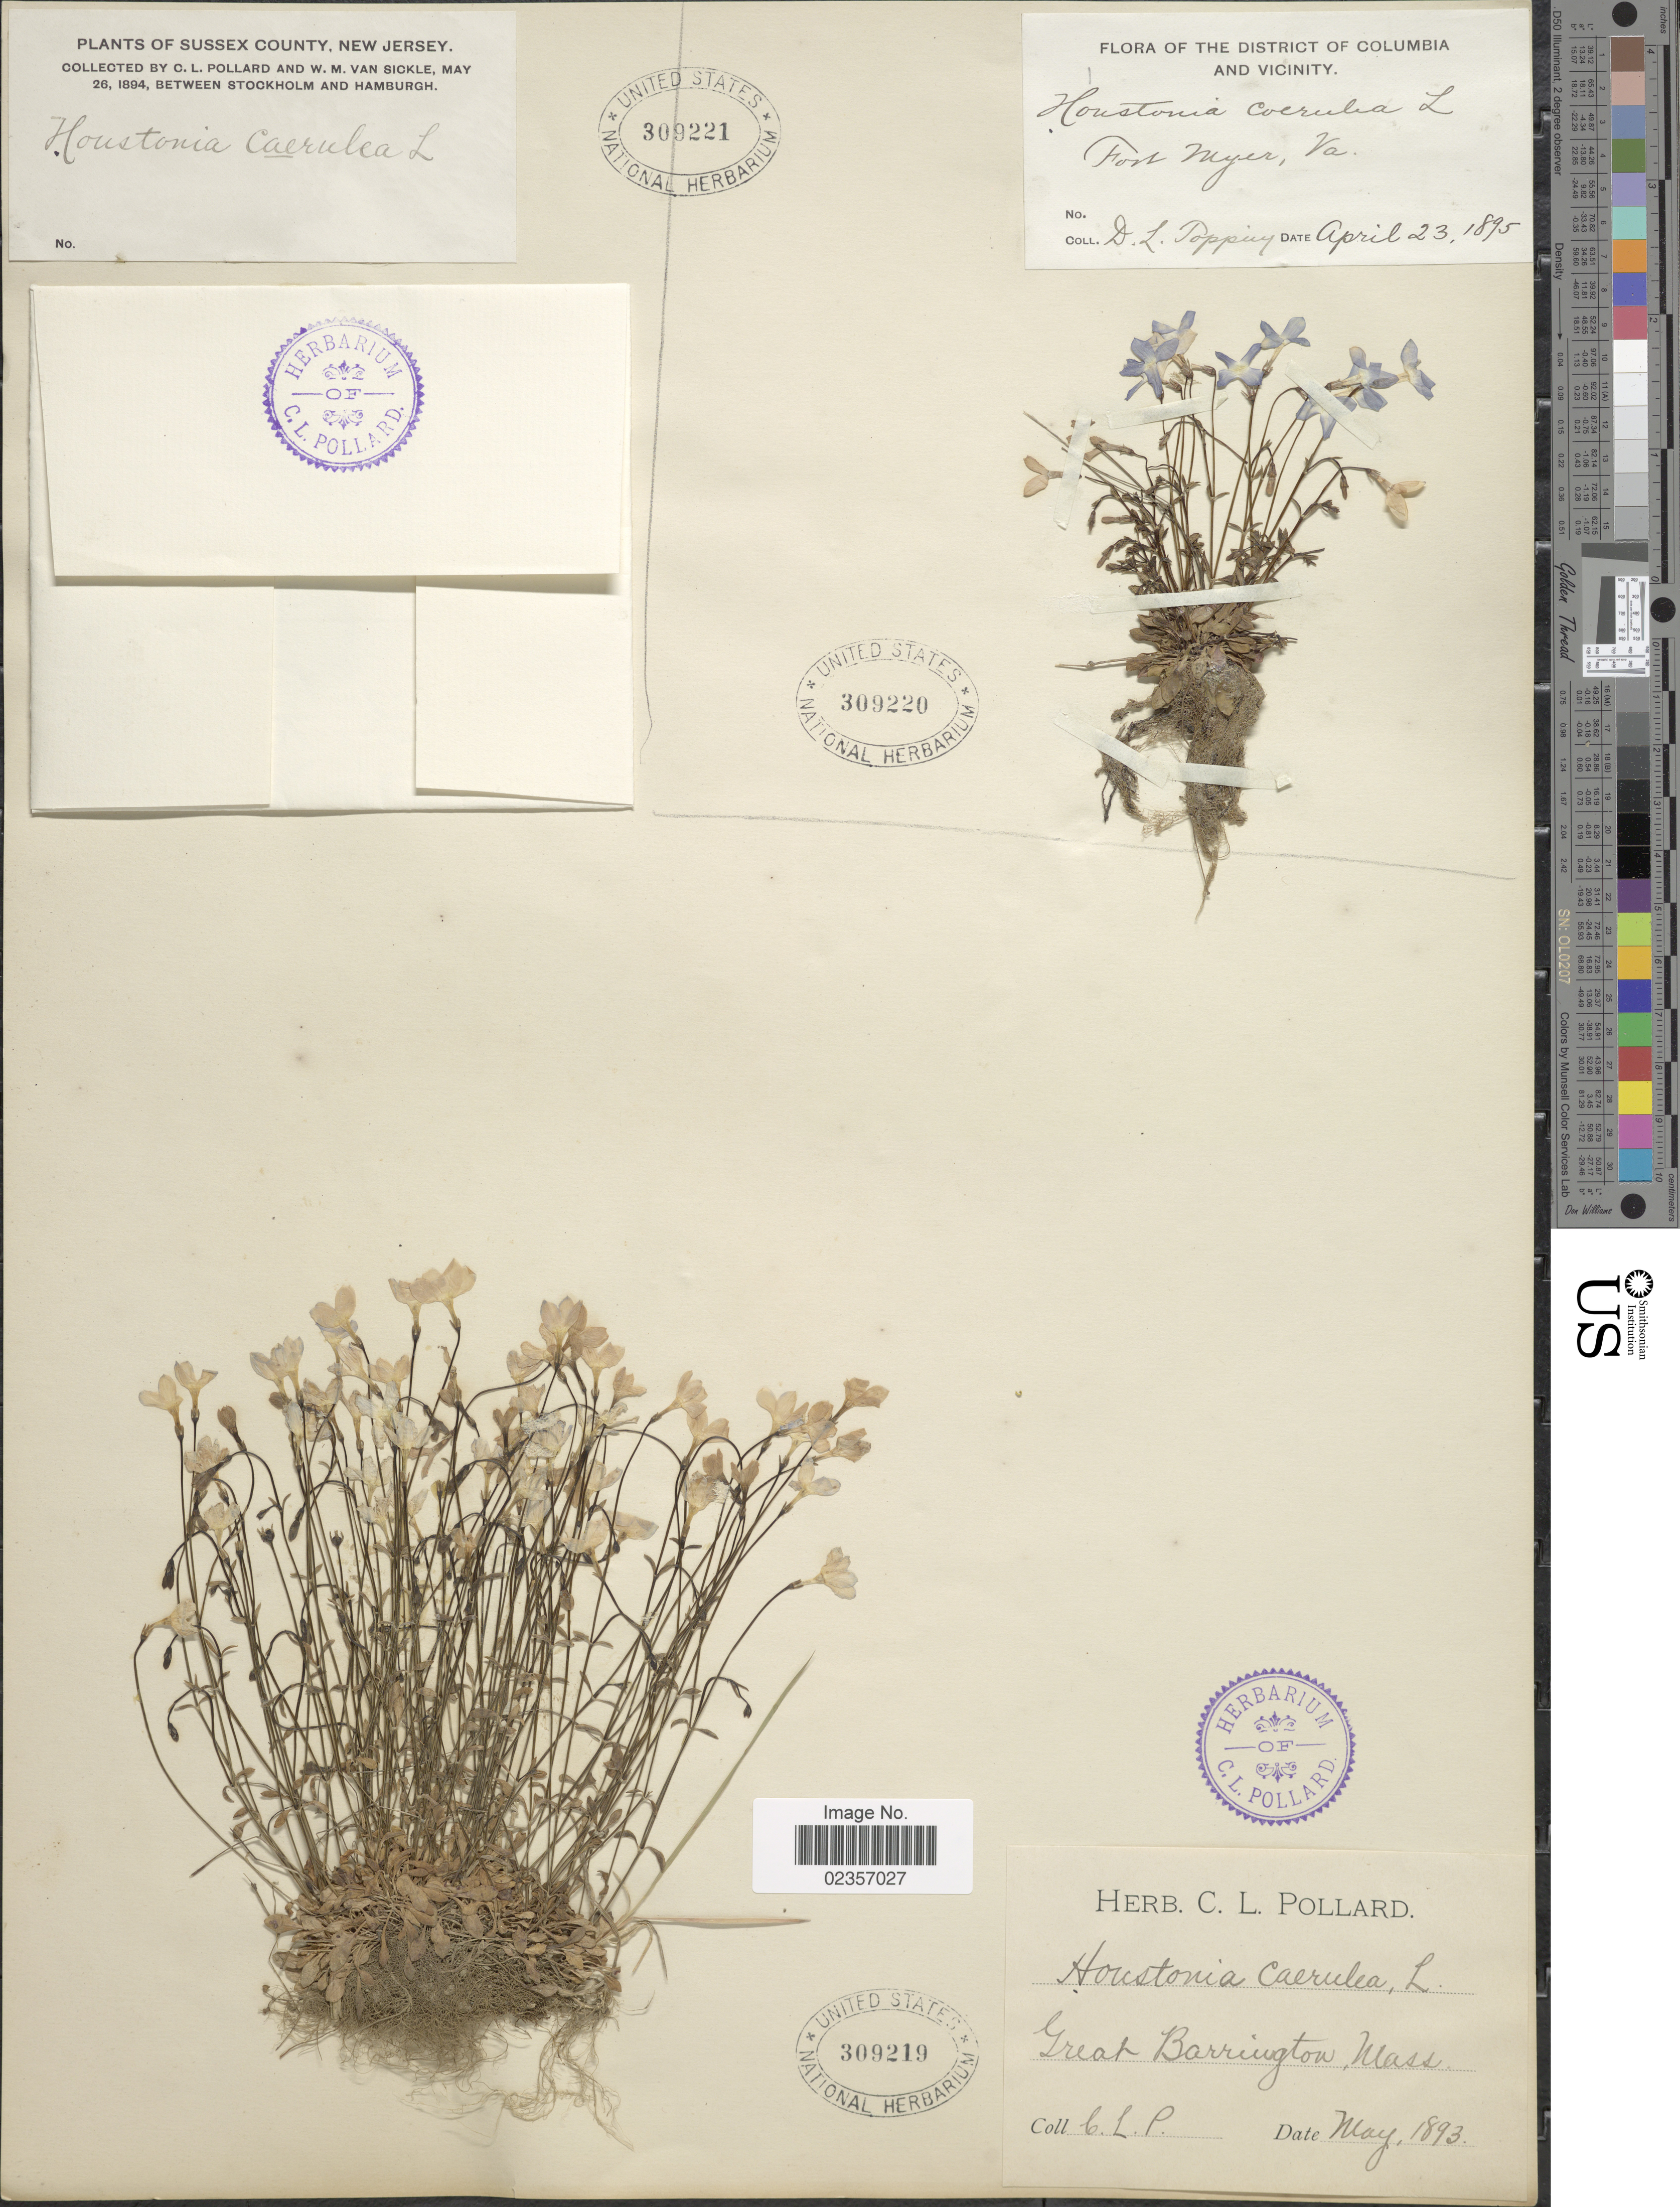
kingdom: Plantae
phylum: Tracheophyta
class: Magnoliopsida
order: Gentianales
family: Rubiaceae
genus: Houstonia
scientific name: Houstonia caerulea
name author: L.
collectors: C. L. Pollard & W. M. Van Sickle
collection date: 1894-05-26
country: United States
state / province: New Jersey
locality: Sussex County, between Stockholm and Hamburgh.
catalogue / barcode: US 309221-3